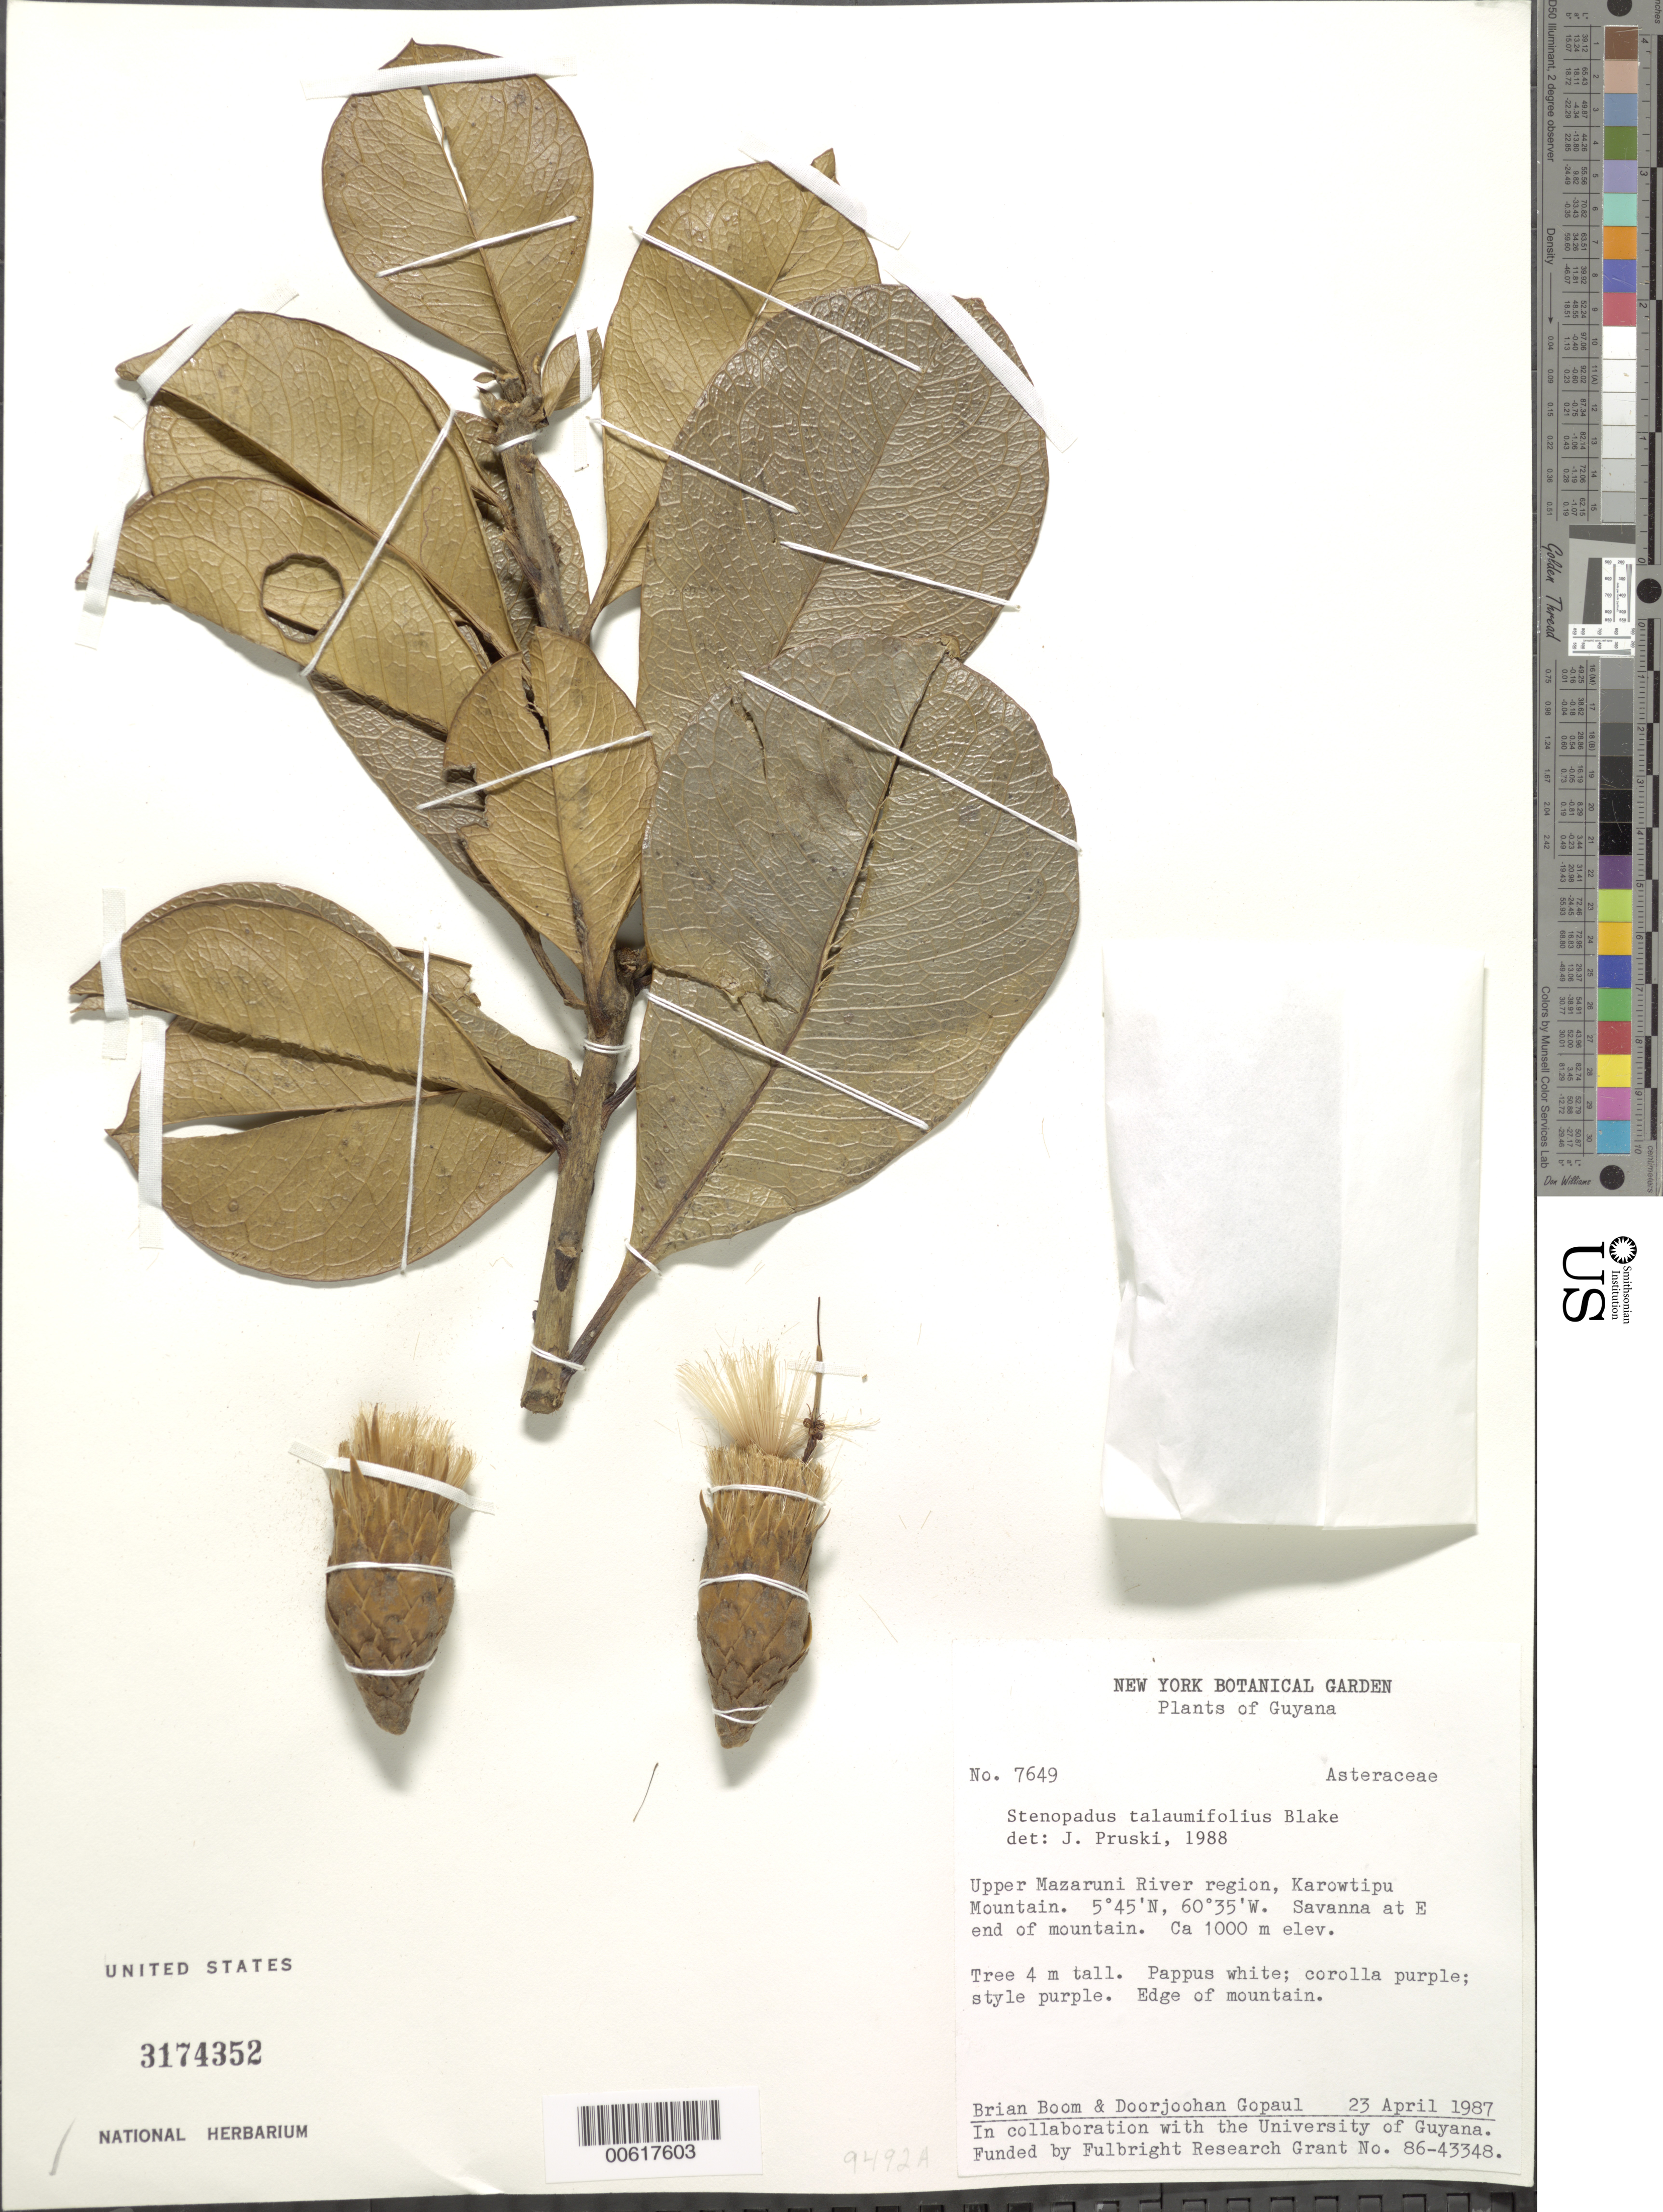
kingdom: Plantae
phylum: Tracheophyta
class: Magnoliopsida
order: Asterales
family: Asteraceae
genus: Stenopadus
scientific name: Stenopadus talaumifolius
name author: S.F. Blake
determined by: Pruski, J. F.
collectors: B. M. Boom & D. Gopaul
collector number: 7649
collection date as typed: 23-Apr-87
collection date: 1987-04-23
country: Guyana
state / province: Cuyuni-Mazaruni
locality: Karowtipu Mt., upper Mazaruni R. region, eastern end of Mt.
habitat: Savanna, edge of mountain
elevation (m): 1000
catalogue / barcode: US 3174352